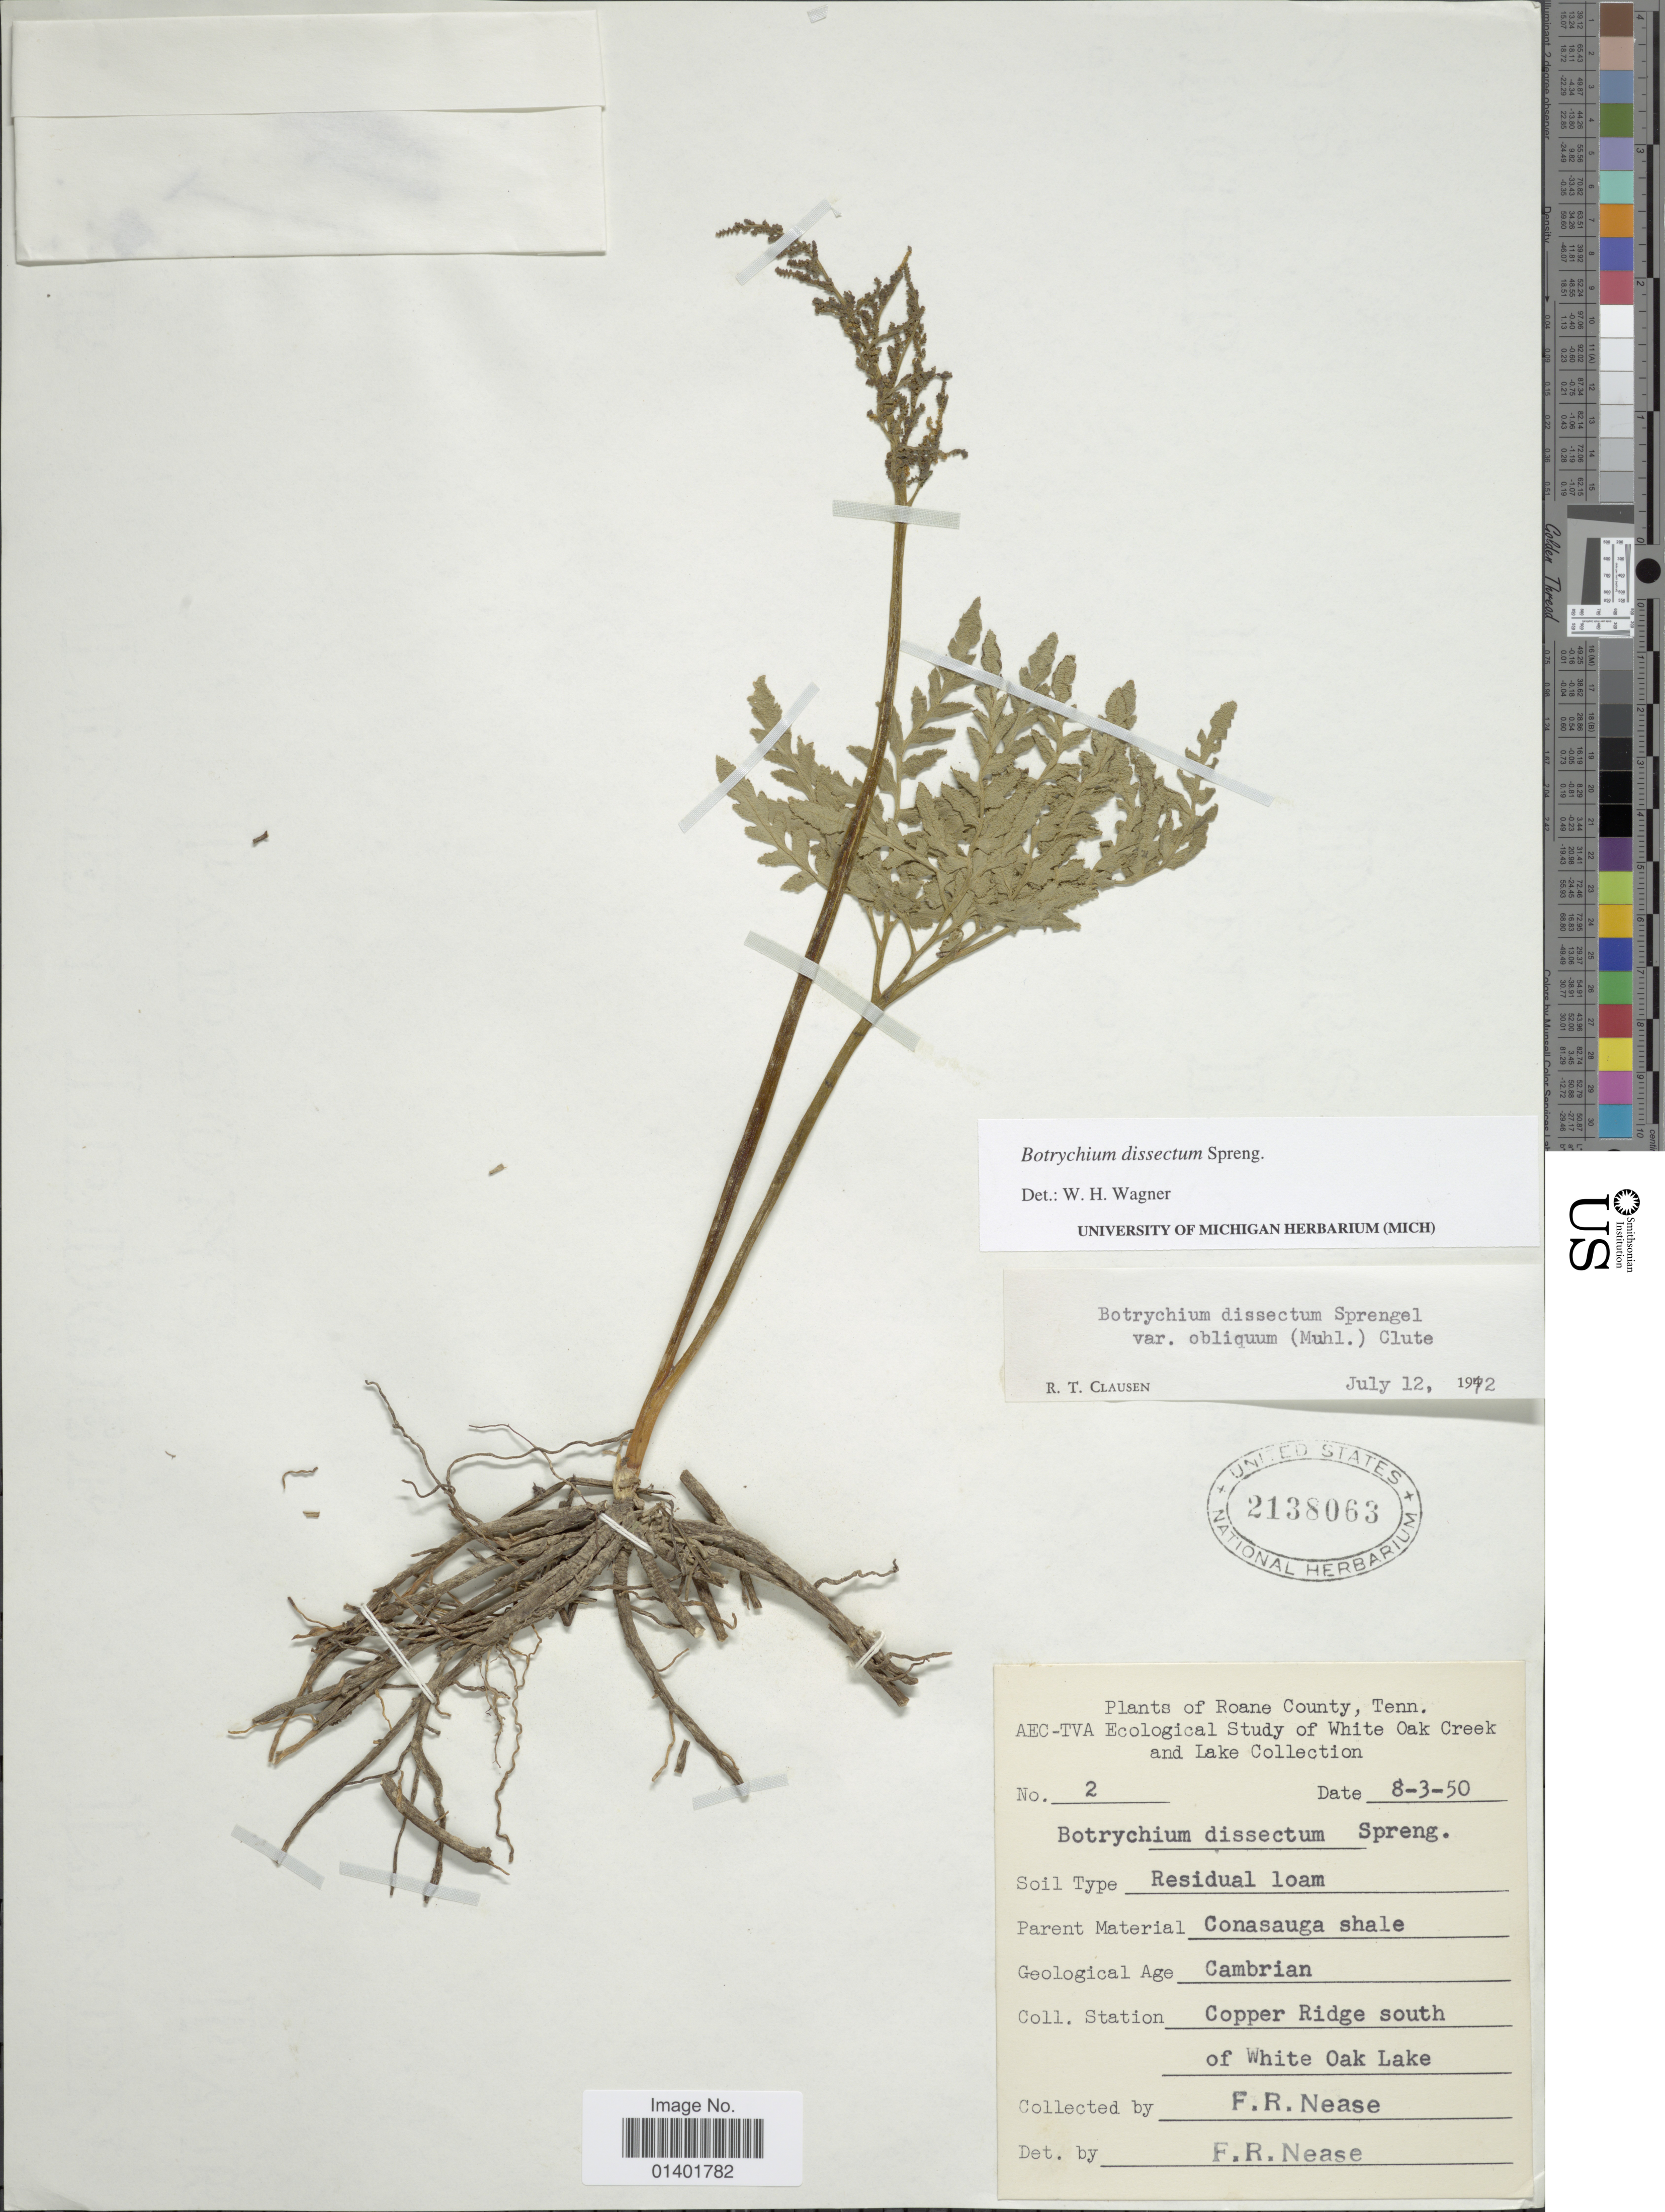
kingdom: Plantae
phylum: Tracheophyta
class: Polypodiopsida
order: Ophioglossales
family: Ophioglossaceae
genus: Botrychium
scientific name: Botrychium dissectum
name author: Spreng.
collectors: F. Nease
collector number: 2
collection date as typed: Transcribed d/m/y: 3/8/50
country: United States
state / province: Tennessee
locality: Roane County. Copper Ridge south of White Oak Lake.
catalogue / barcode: US 2138063